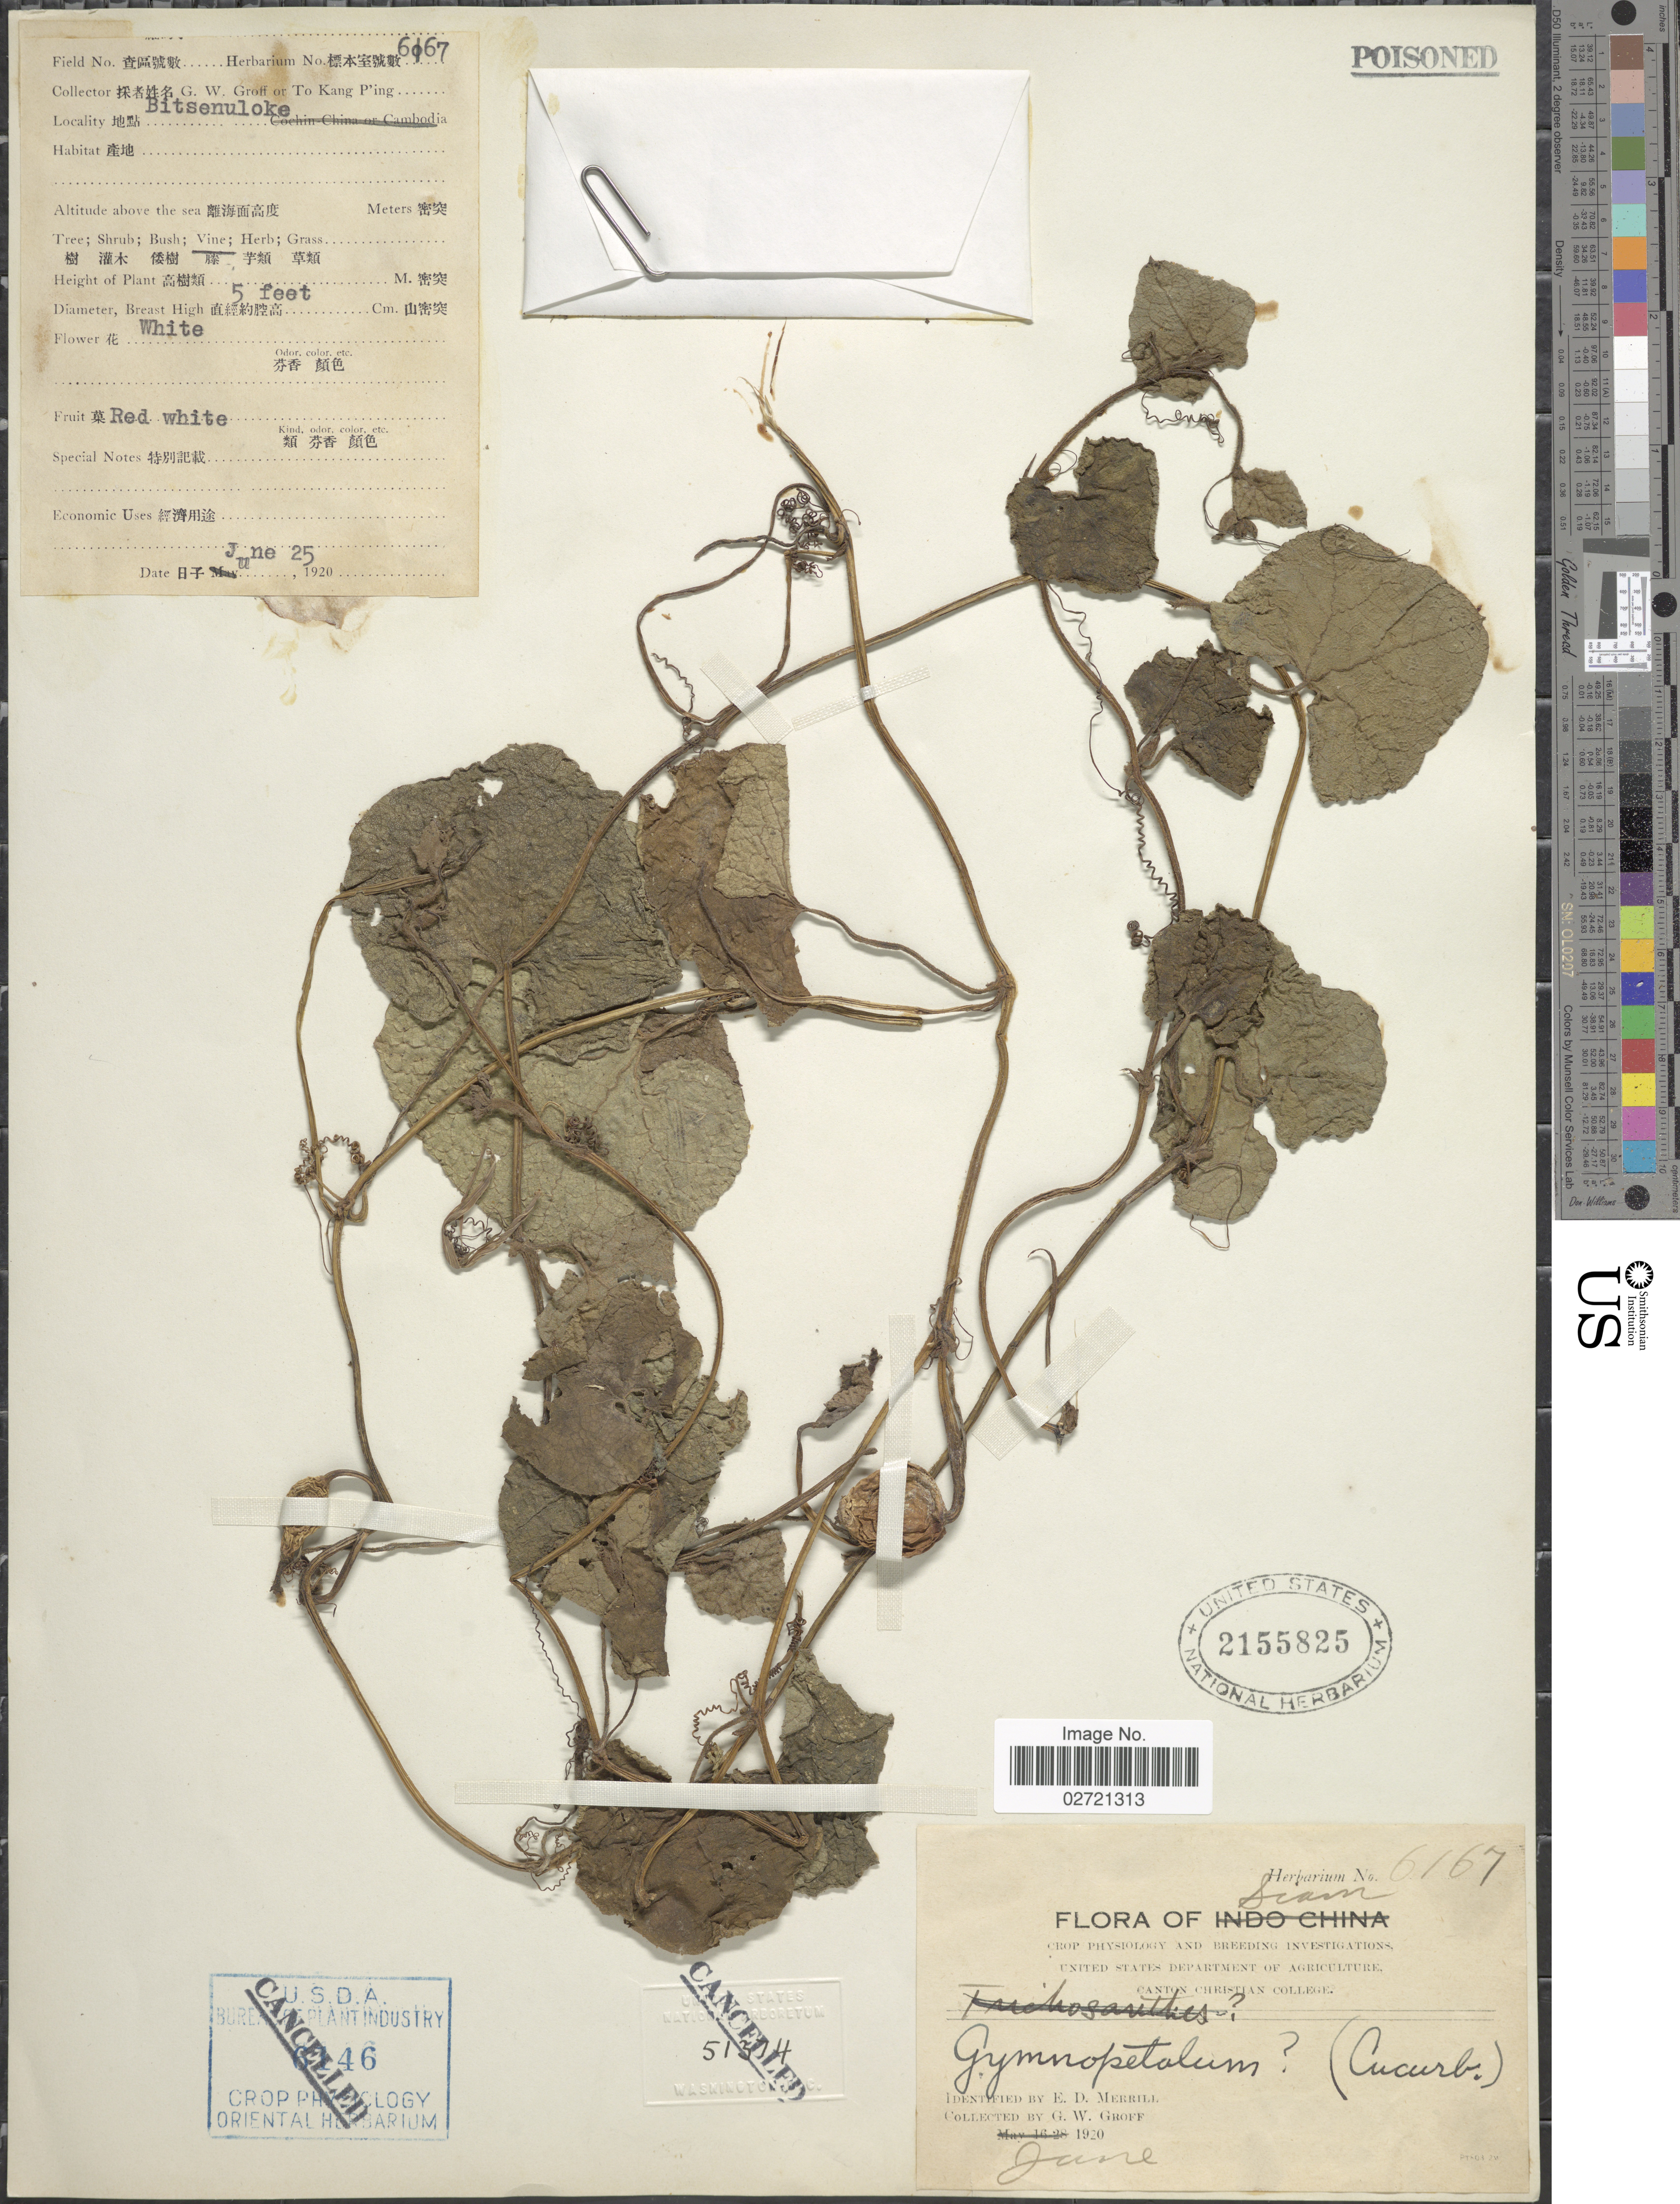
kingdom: Plantae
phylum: Tracheophyta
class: Magnoliopsida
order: Cucurbitales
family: Cucurbitaceae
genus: Trichosanthes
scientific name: Trichosanthes scabra var. scabra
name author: Lour.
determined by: Strong, Mark T., (BOT), Smithsonian Institution - National Museum of Natural History (UNITED STATES)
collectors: G. Groff & T. Ping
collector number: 6167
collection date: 1920-06-25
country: Thailand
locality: Bitsenuloke, Siam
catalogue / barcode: US 2155825